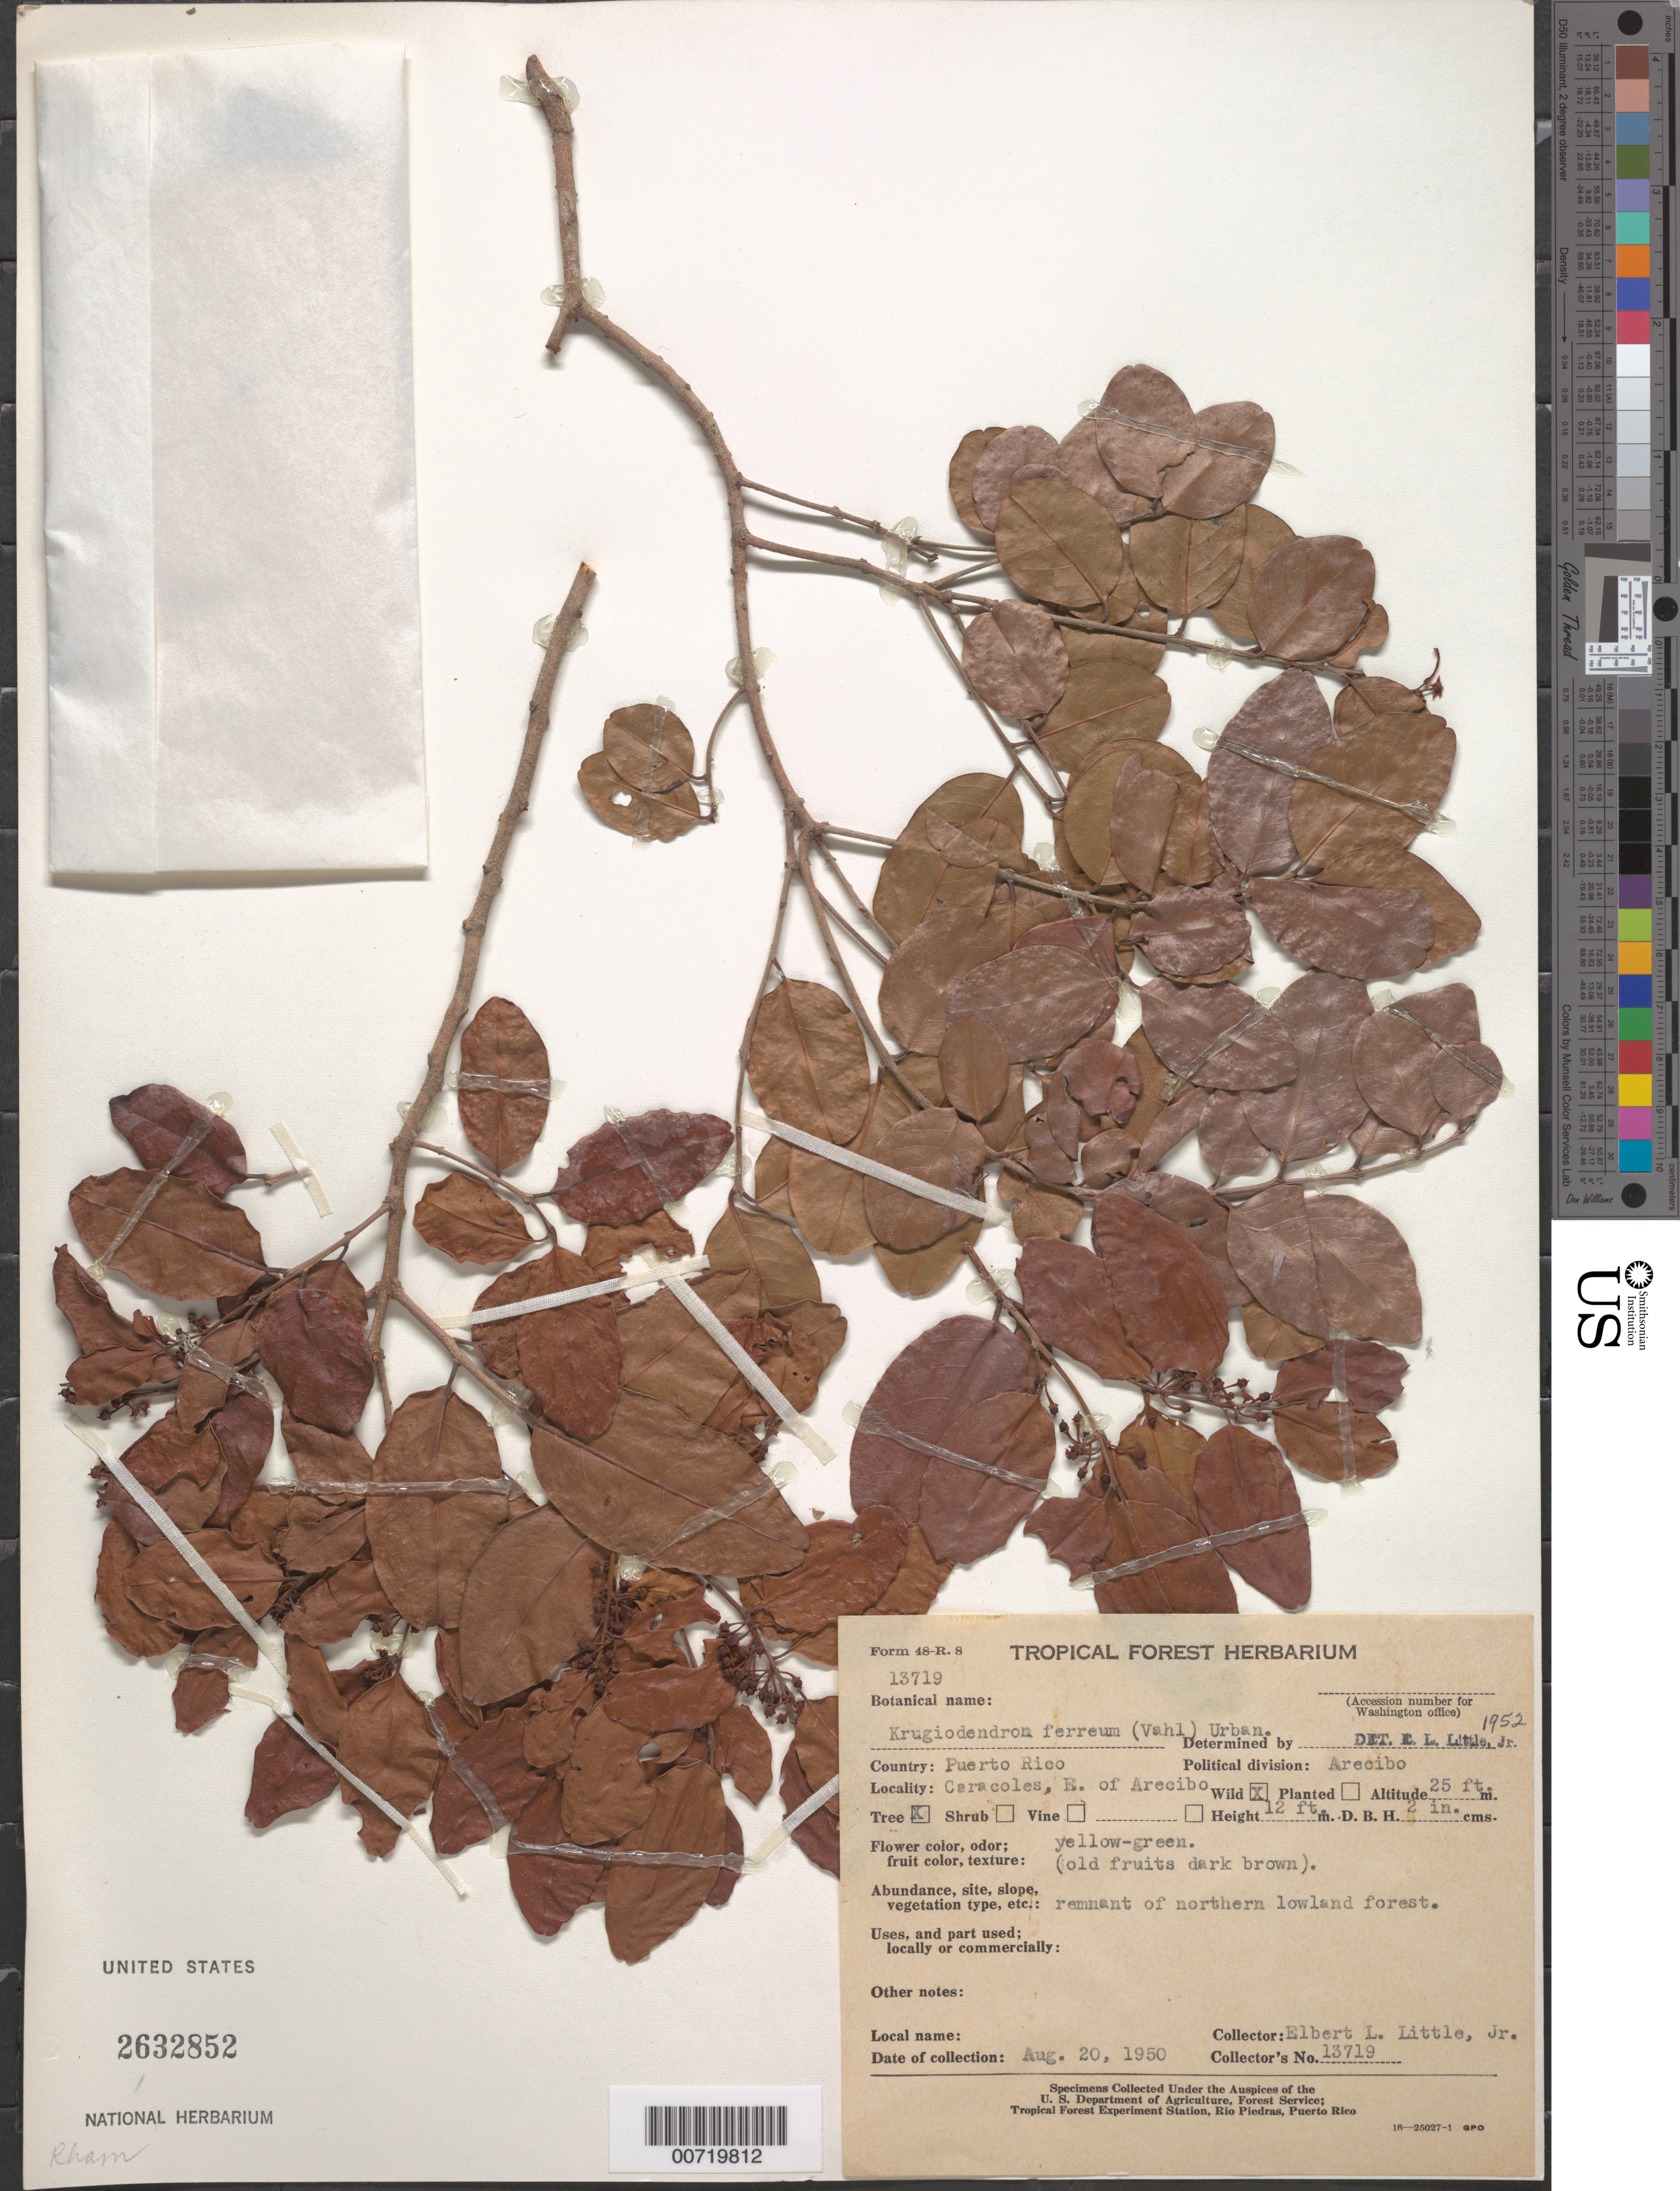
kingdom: Plantae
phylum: Tracheophyta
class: Magnoliopsida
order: Rosales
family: Rhamnaceae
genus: Krugiodendron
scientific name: Krugiodendron ferreum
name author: (Vahl) Urb.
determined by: Little, Elbert L., Jr., (FSSR), United States Department of Agriculture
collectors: E. L. Little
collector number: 13719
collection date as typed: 20 Aug 1950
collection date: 1950-08-20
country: Puerto Rico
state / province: Arecibo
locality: Caracoles, E of Arecibo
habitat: Remnant of Northern lowland forest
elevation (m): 8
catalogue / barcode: US 2632852